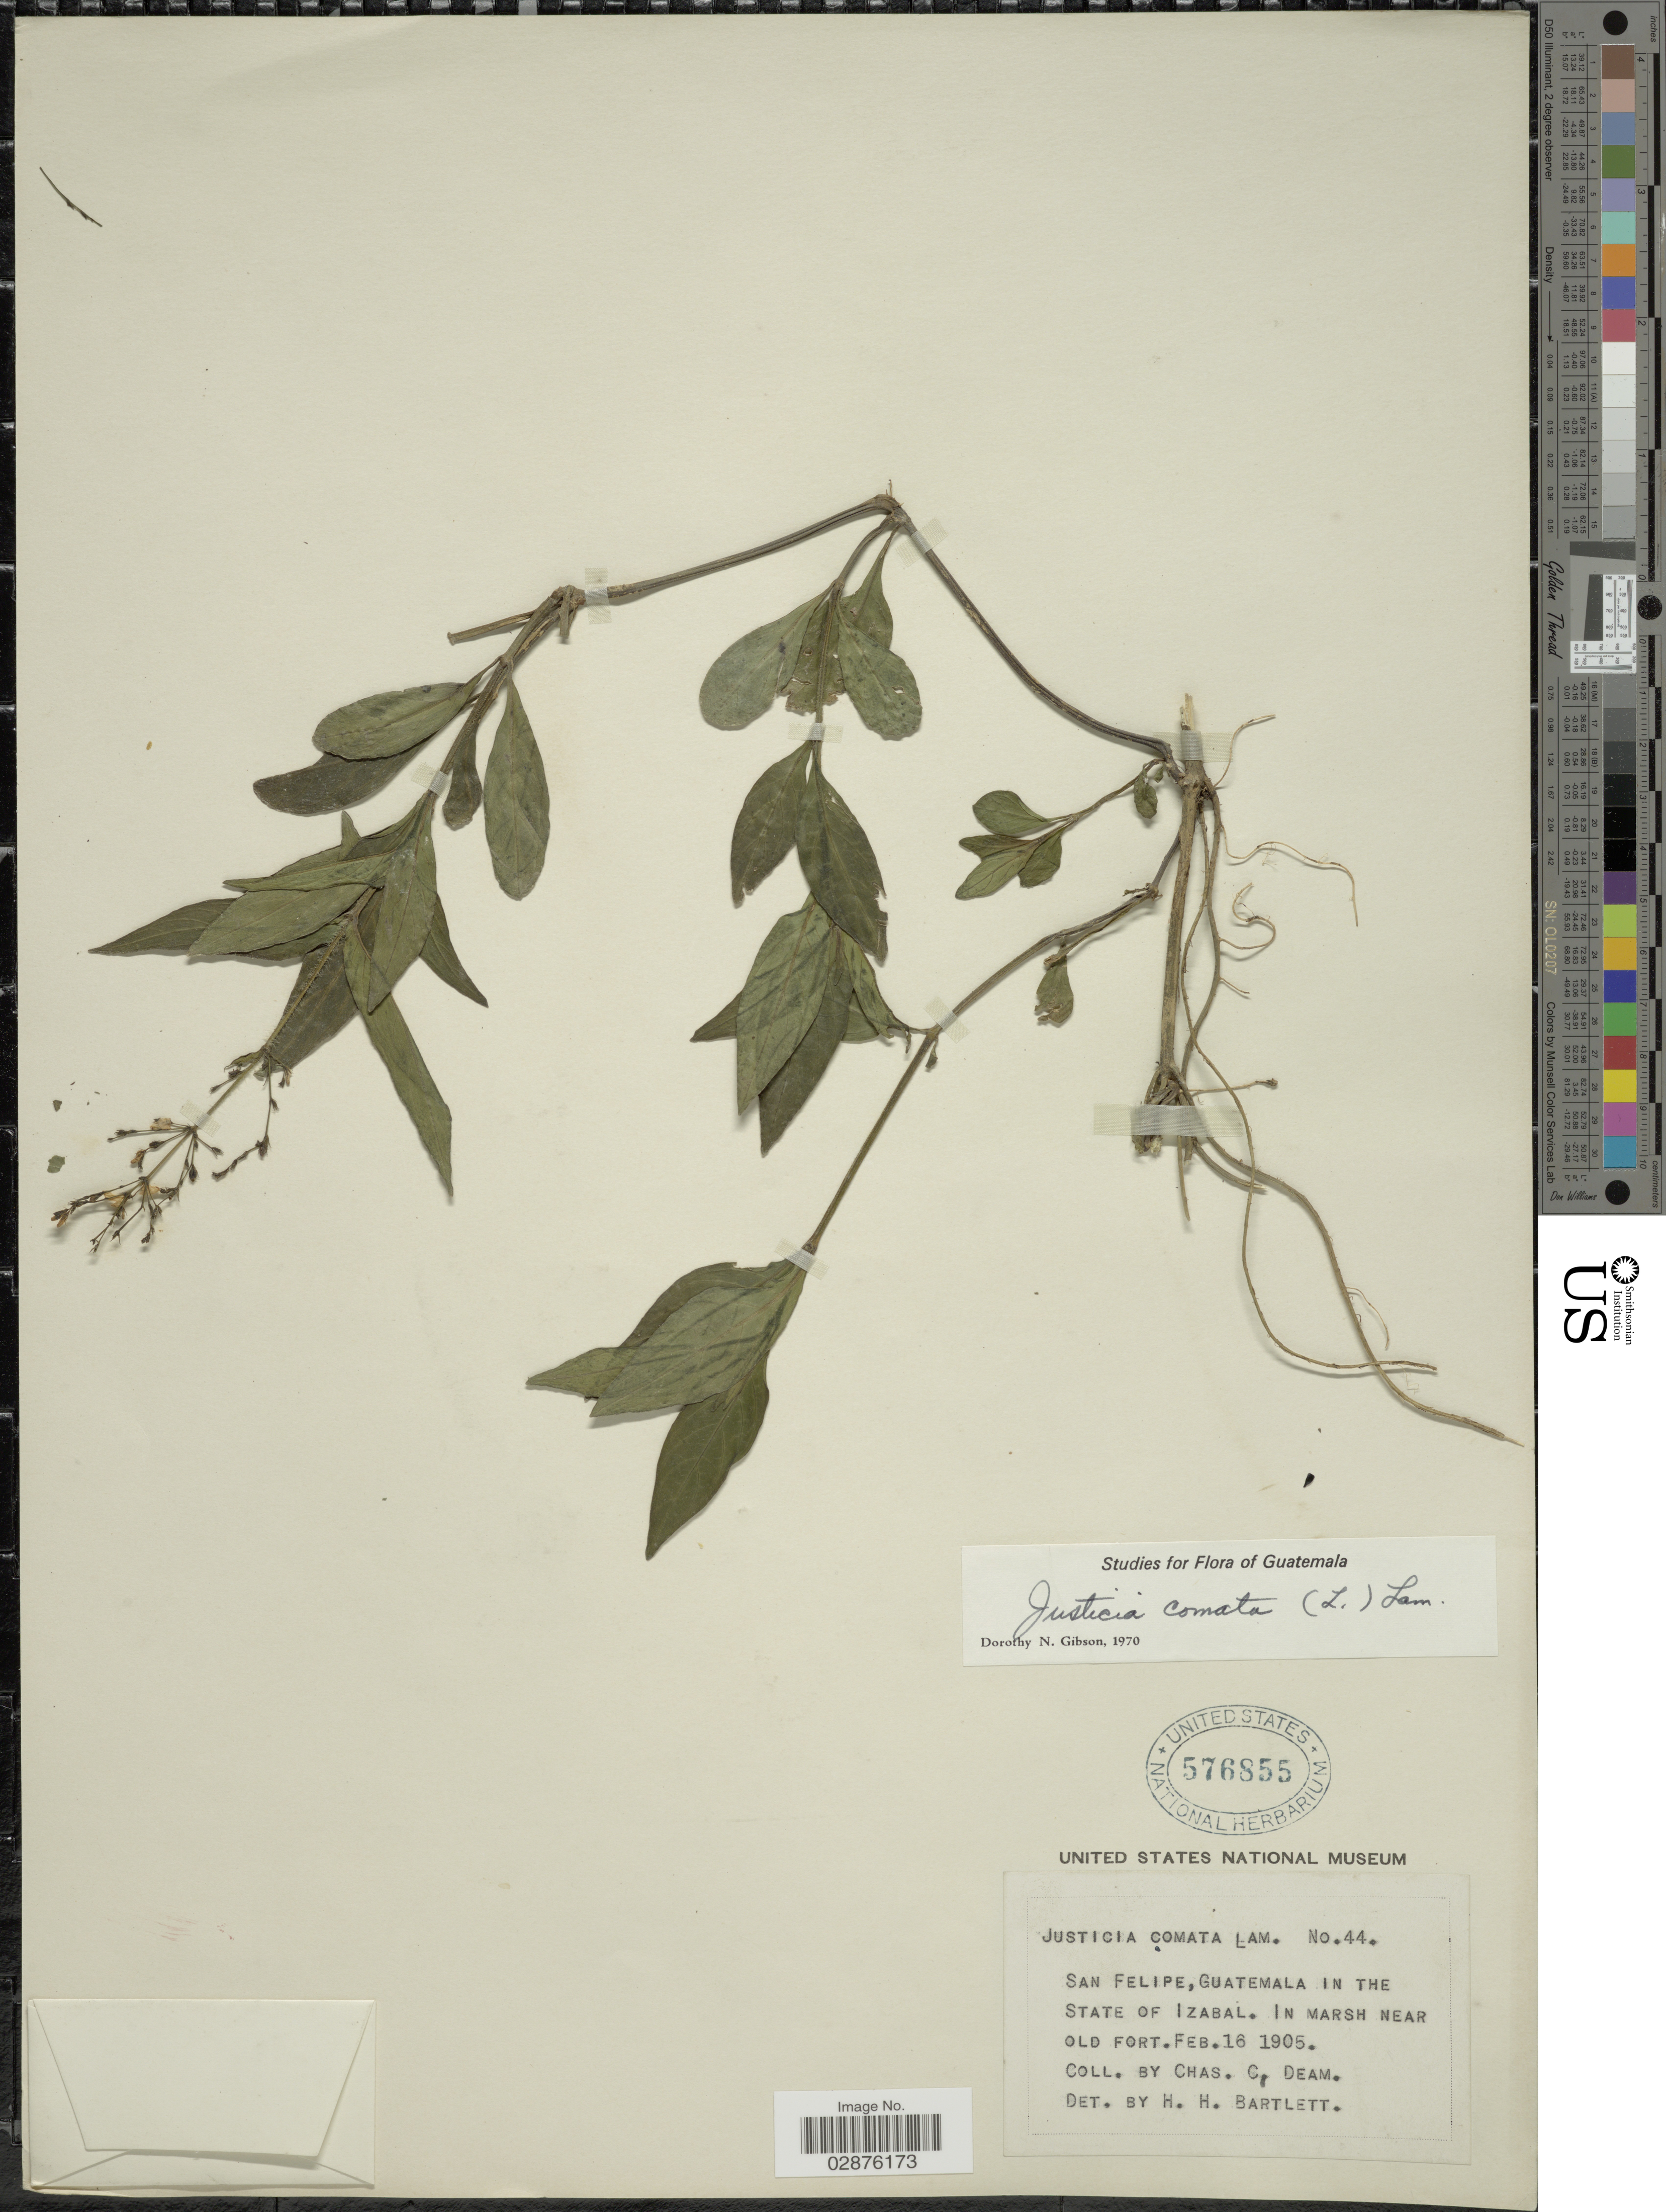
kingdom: Plantae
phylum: Tracheophyta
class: Magnoliopsida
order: Lamiales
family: Acanthaceae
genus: Justicia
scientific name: Justicia comata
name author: (L.) Lam.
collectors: C. C. Deam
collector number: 44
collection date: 1905-02-16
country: Guatemala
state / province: Izabal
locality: San Felipe.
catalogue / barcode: US 576855